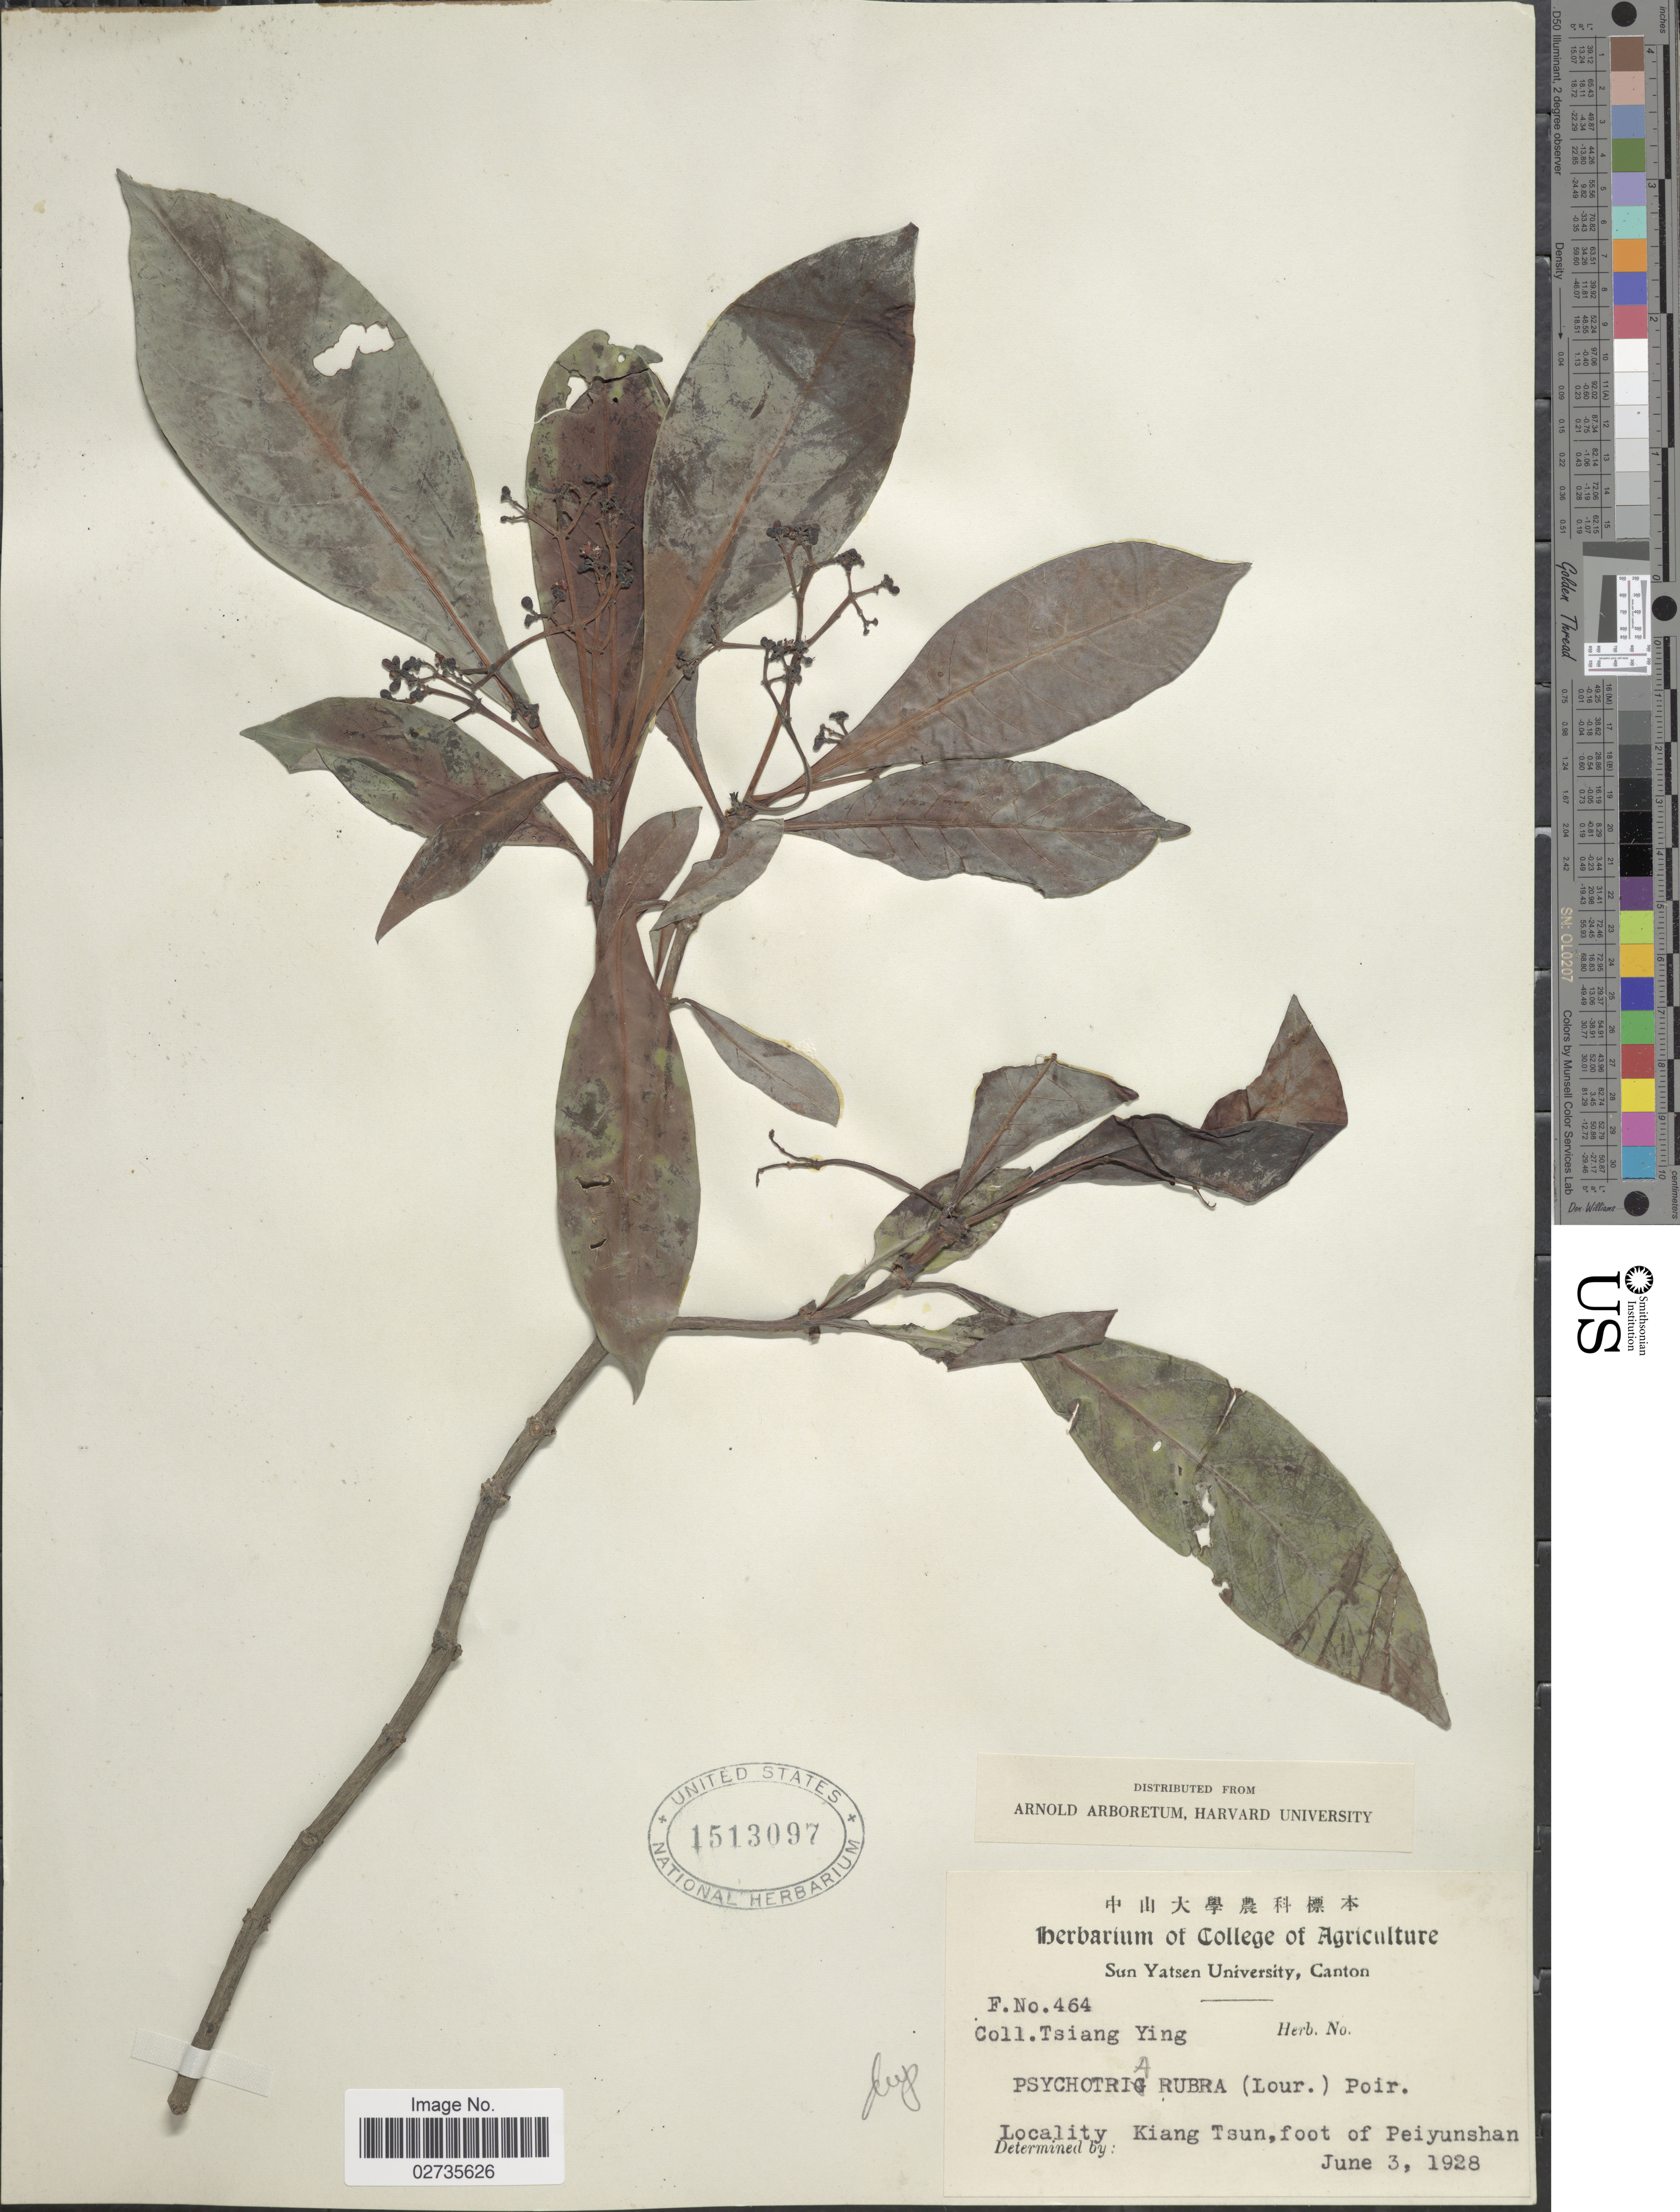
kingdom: Plantae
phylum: Tracheophyta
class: Magnoliopsida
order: Gentianales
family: Rubiaceae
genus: Psychotria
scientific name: Psychotria rubra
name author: (Lour.) Poir.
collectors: Y. Tsiang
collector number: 464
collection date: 1928-06-03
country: China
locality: Kiang Tsun, foot of Peiyunshan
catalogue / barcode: US 1513097